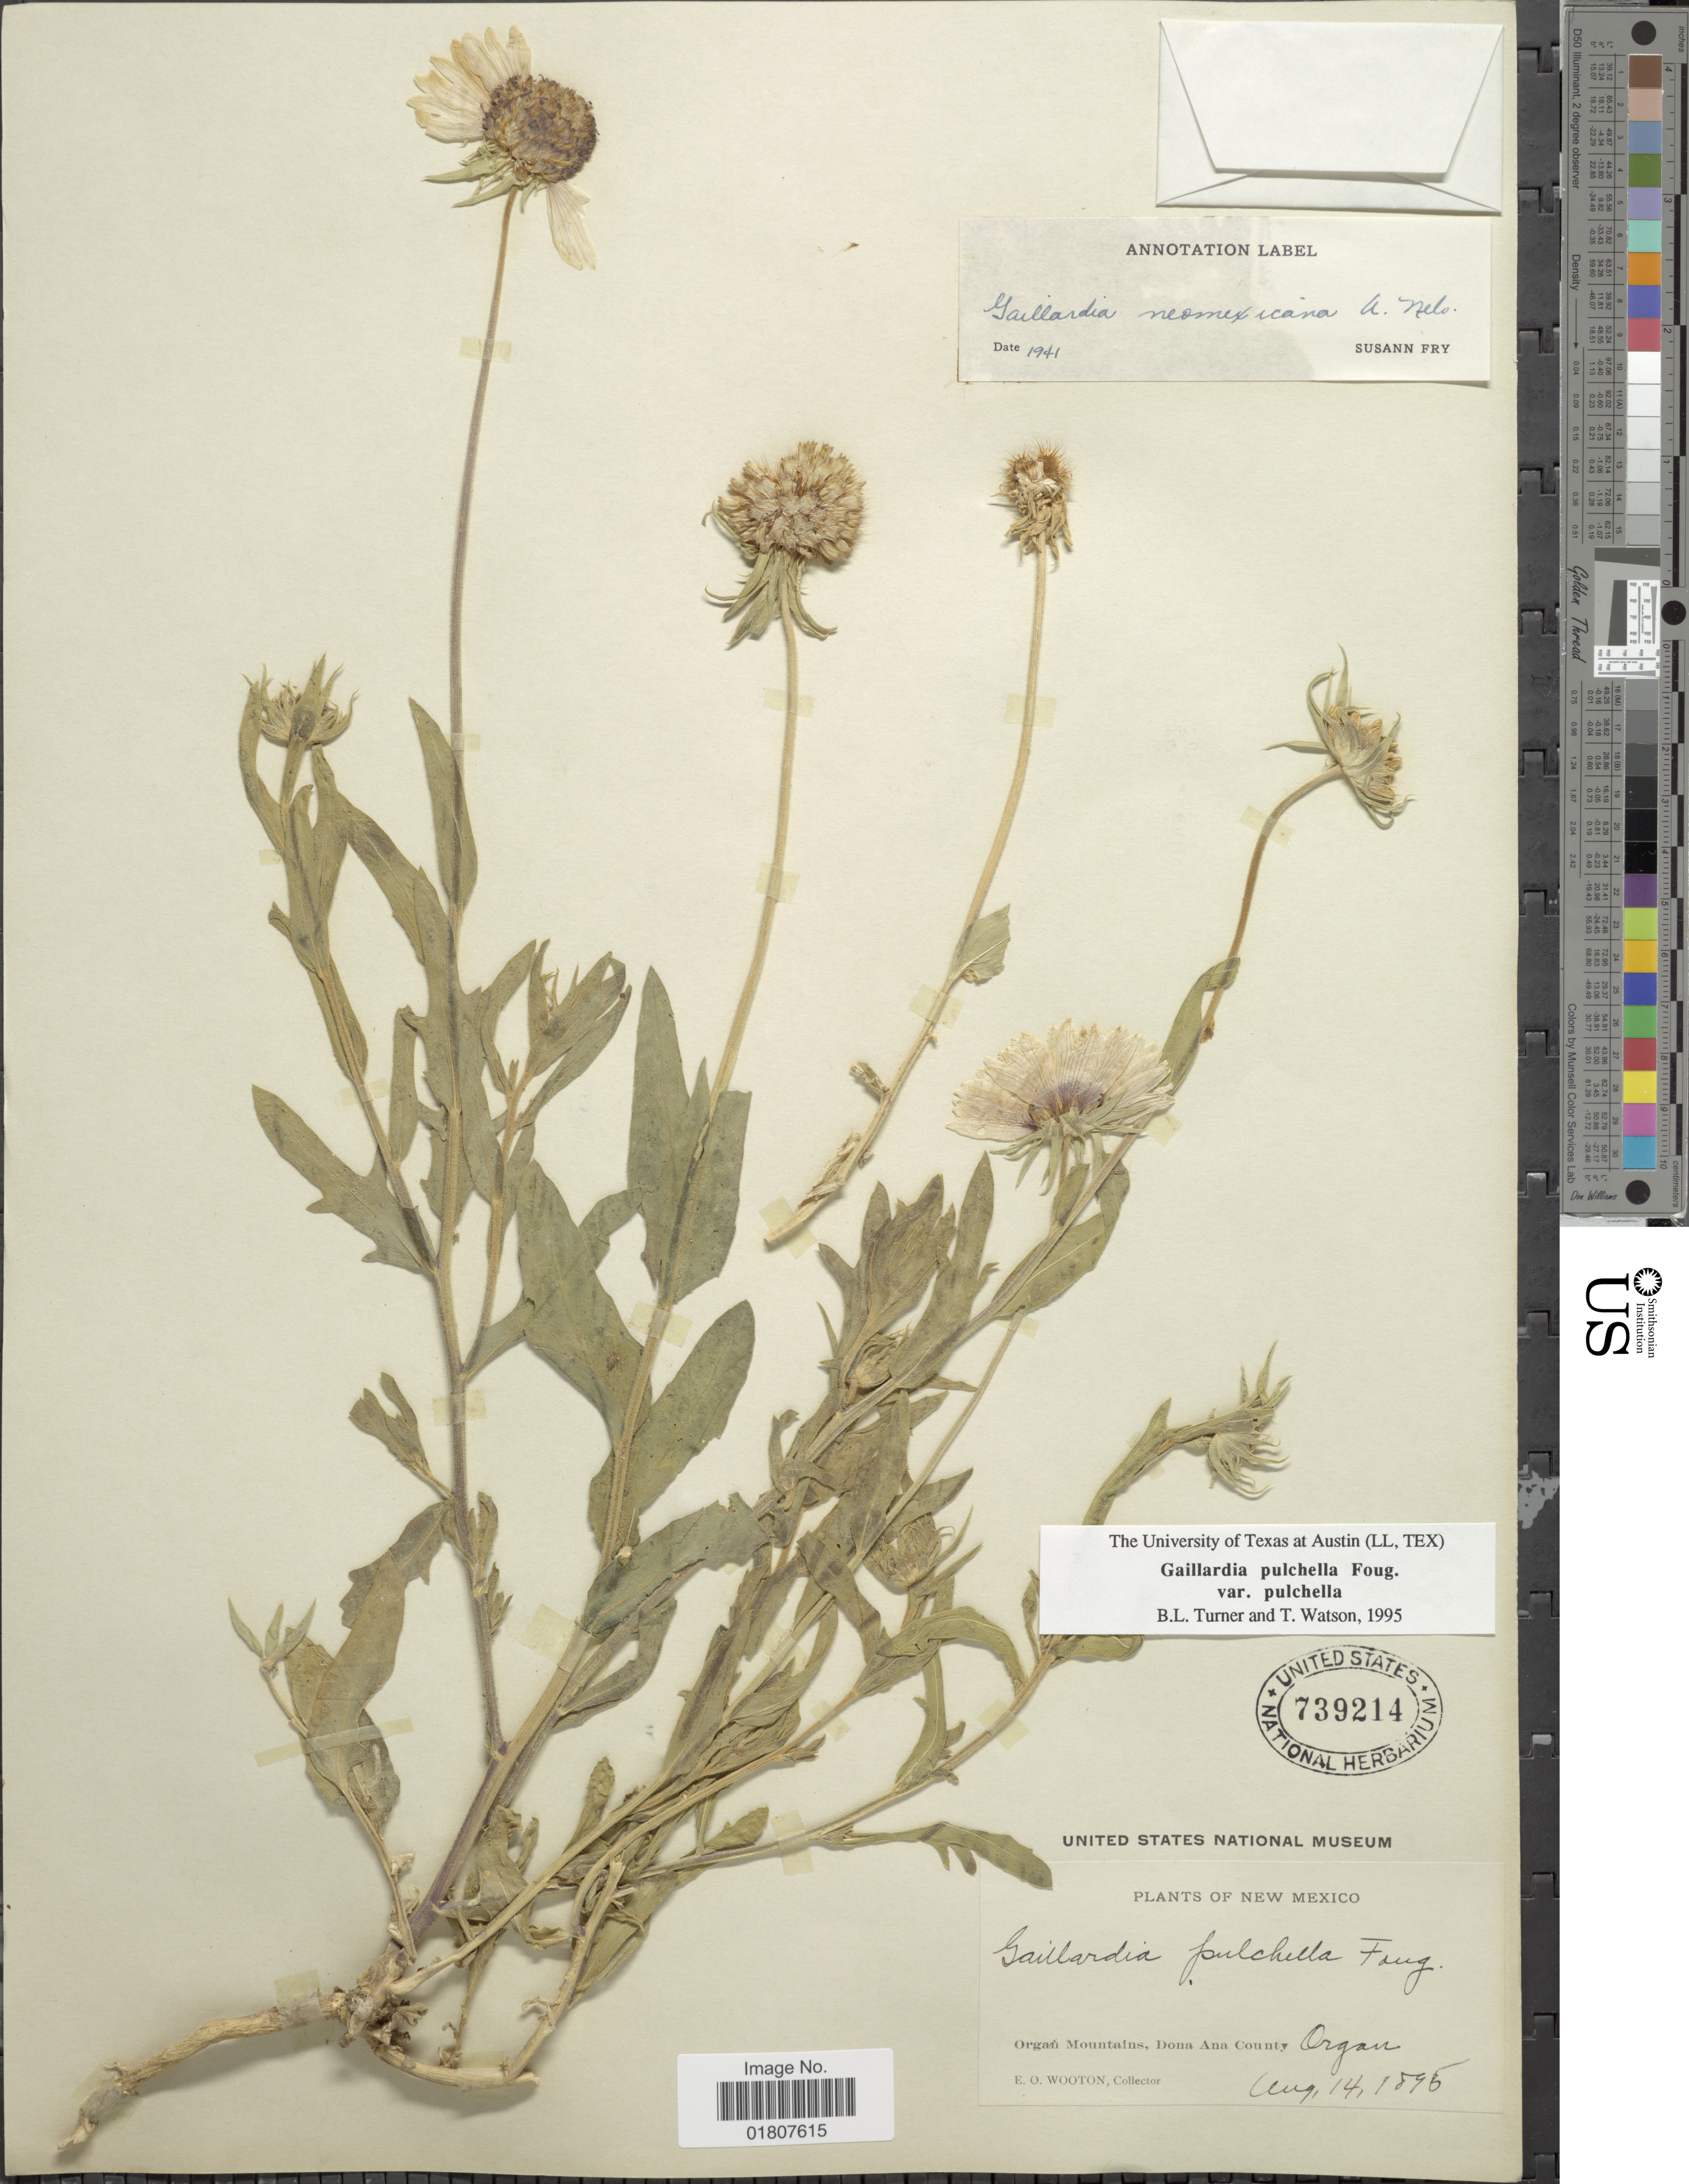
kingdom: Plantae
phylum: Tracheophyta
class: Magnoliopsida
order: Asterales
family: Asteraceae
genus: Gaillardia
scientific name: Gaillardia pulchella var. pulchella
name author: Foug.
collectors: E. O. Wooton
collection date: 1895-08-14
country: United States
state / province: New Mexico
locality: Organ Mountains, Dona Ana County. Organ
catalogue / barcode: US 739214